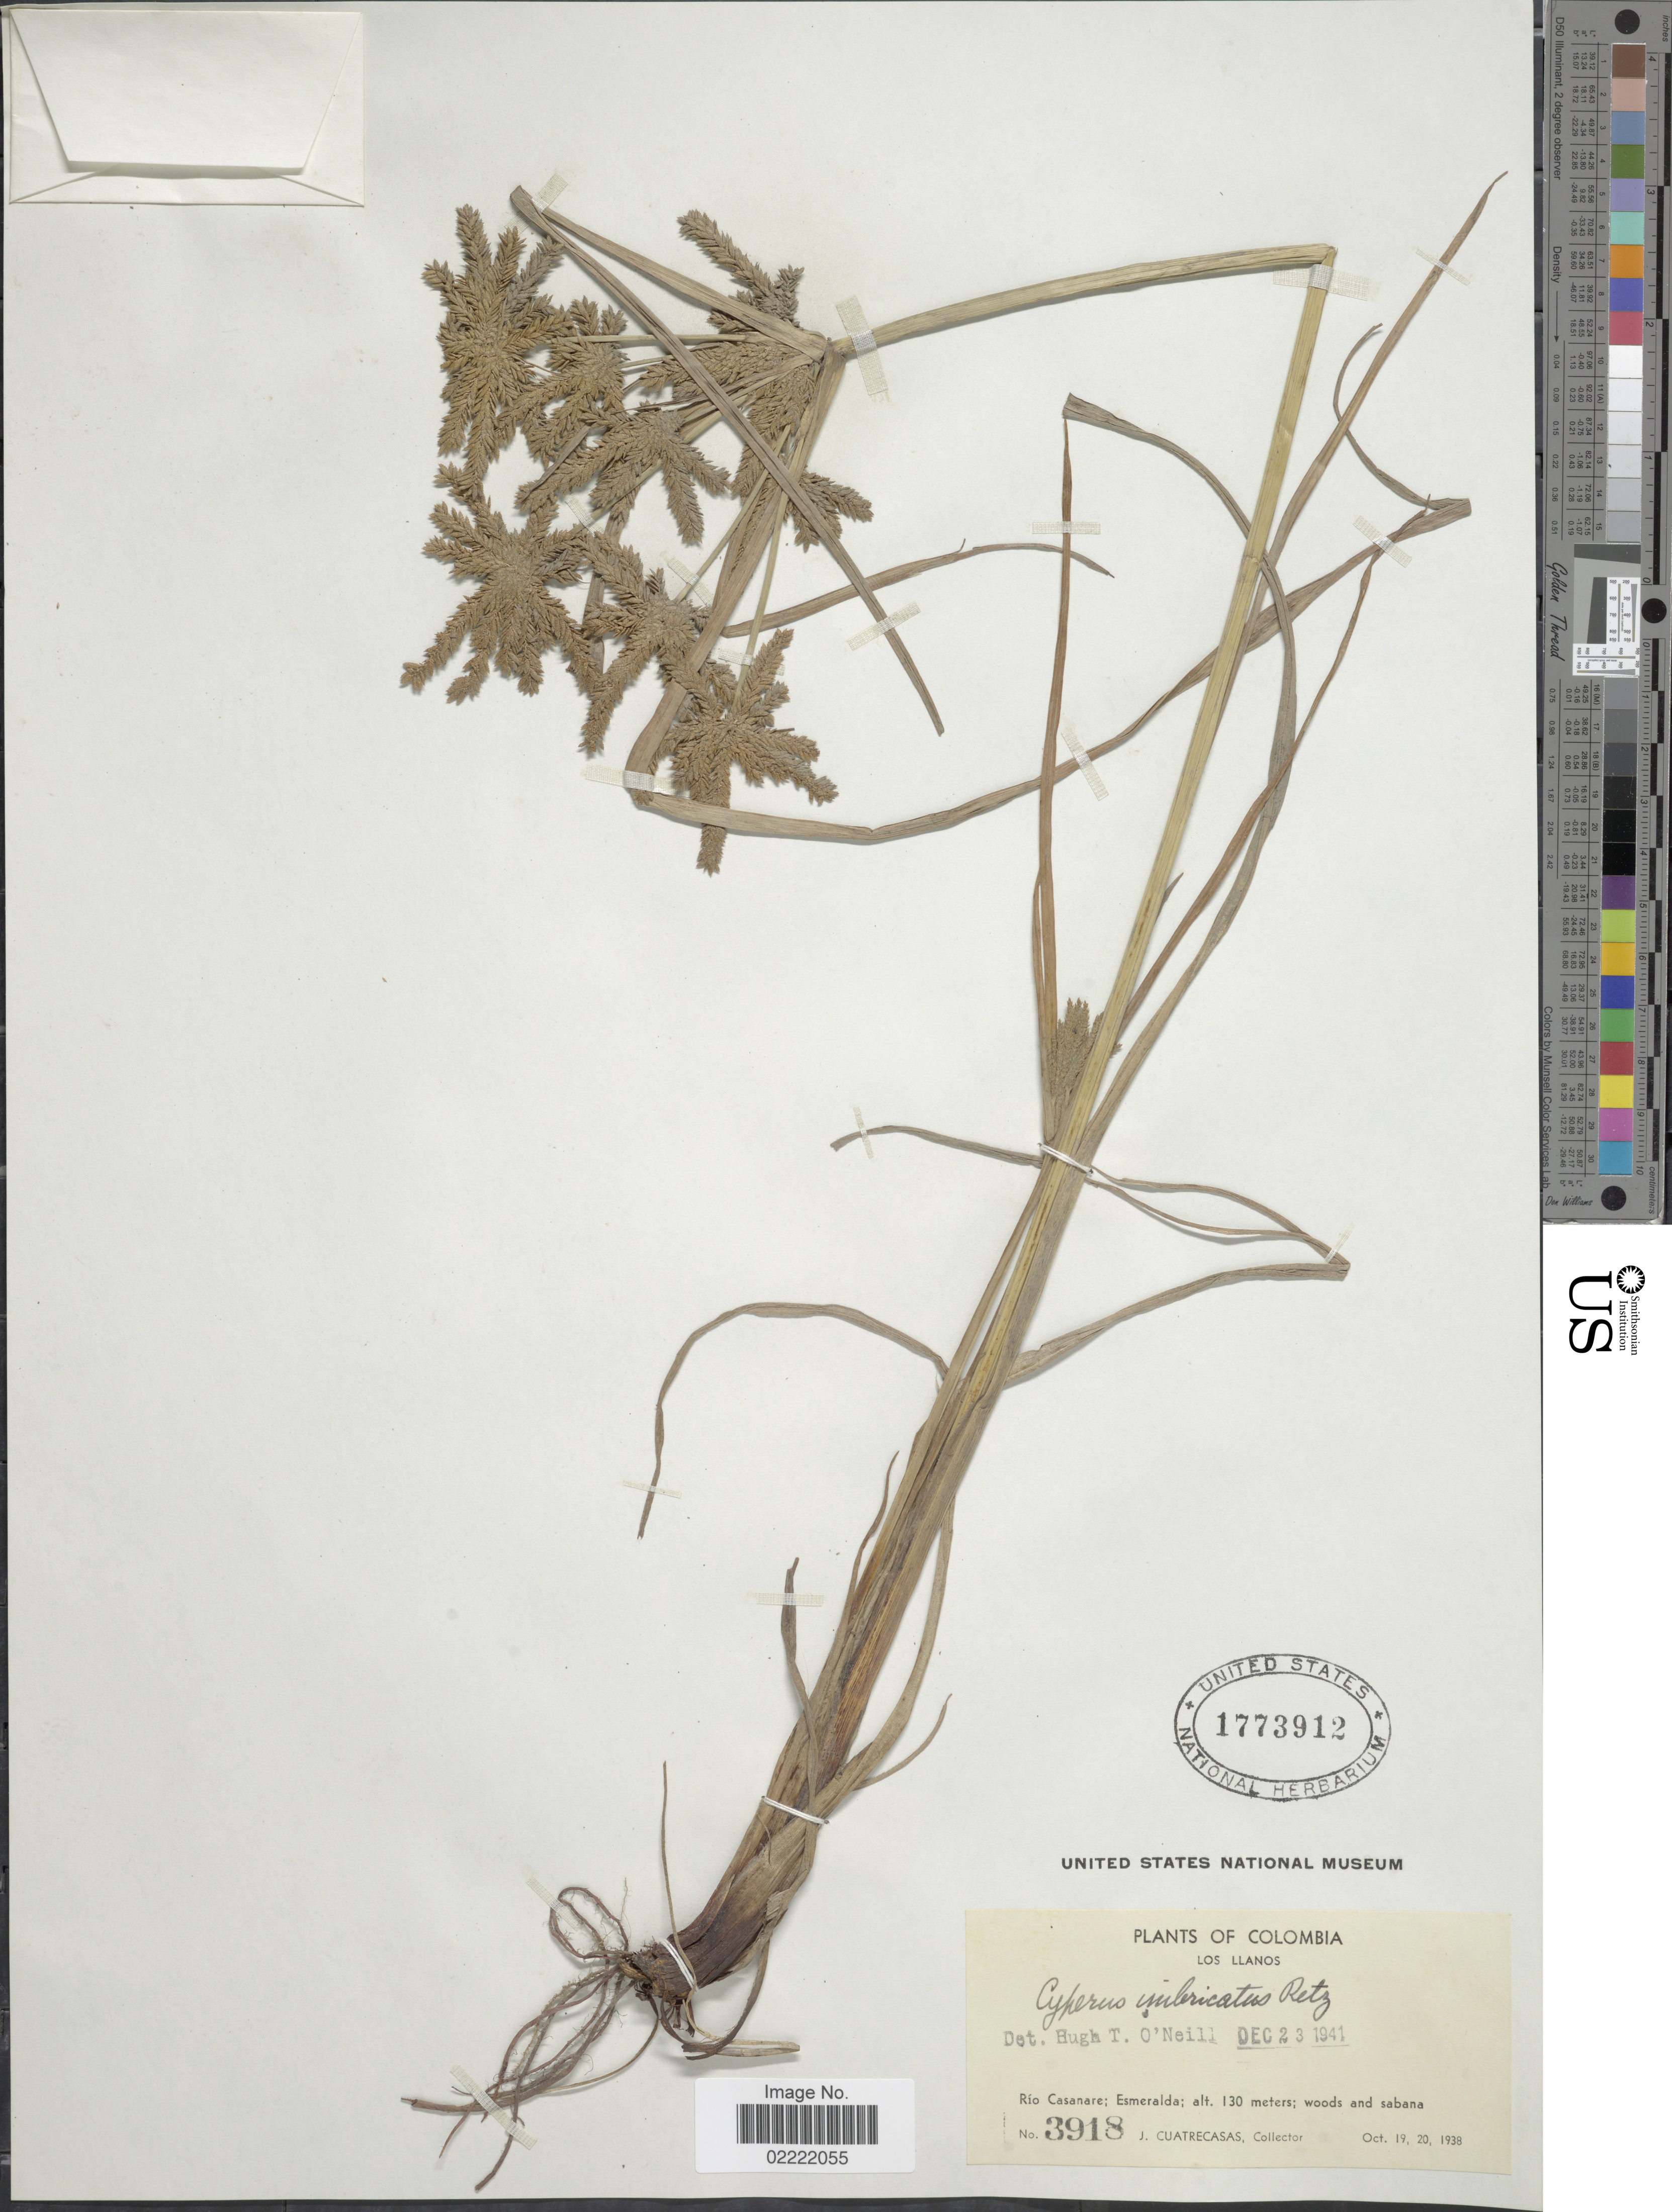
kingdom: Plantae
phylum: Tracheophyta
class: Liliopsida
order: Poales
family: Cyperaceae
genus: Cyperus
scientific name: Cyperus imbricatus Retz.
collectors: J. Cuatrecasas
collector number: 3918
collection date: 1938-10-19/1938-10-20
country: Colombia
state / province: Casanare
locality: Los Llanos, Río Casanare; Esmeralda; woods and sabana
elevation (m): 130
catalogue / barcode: US 1773912